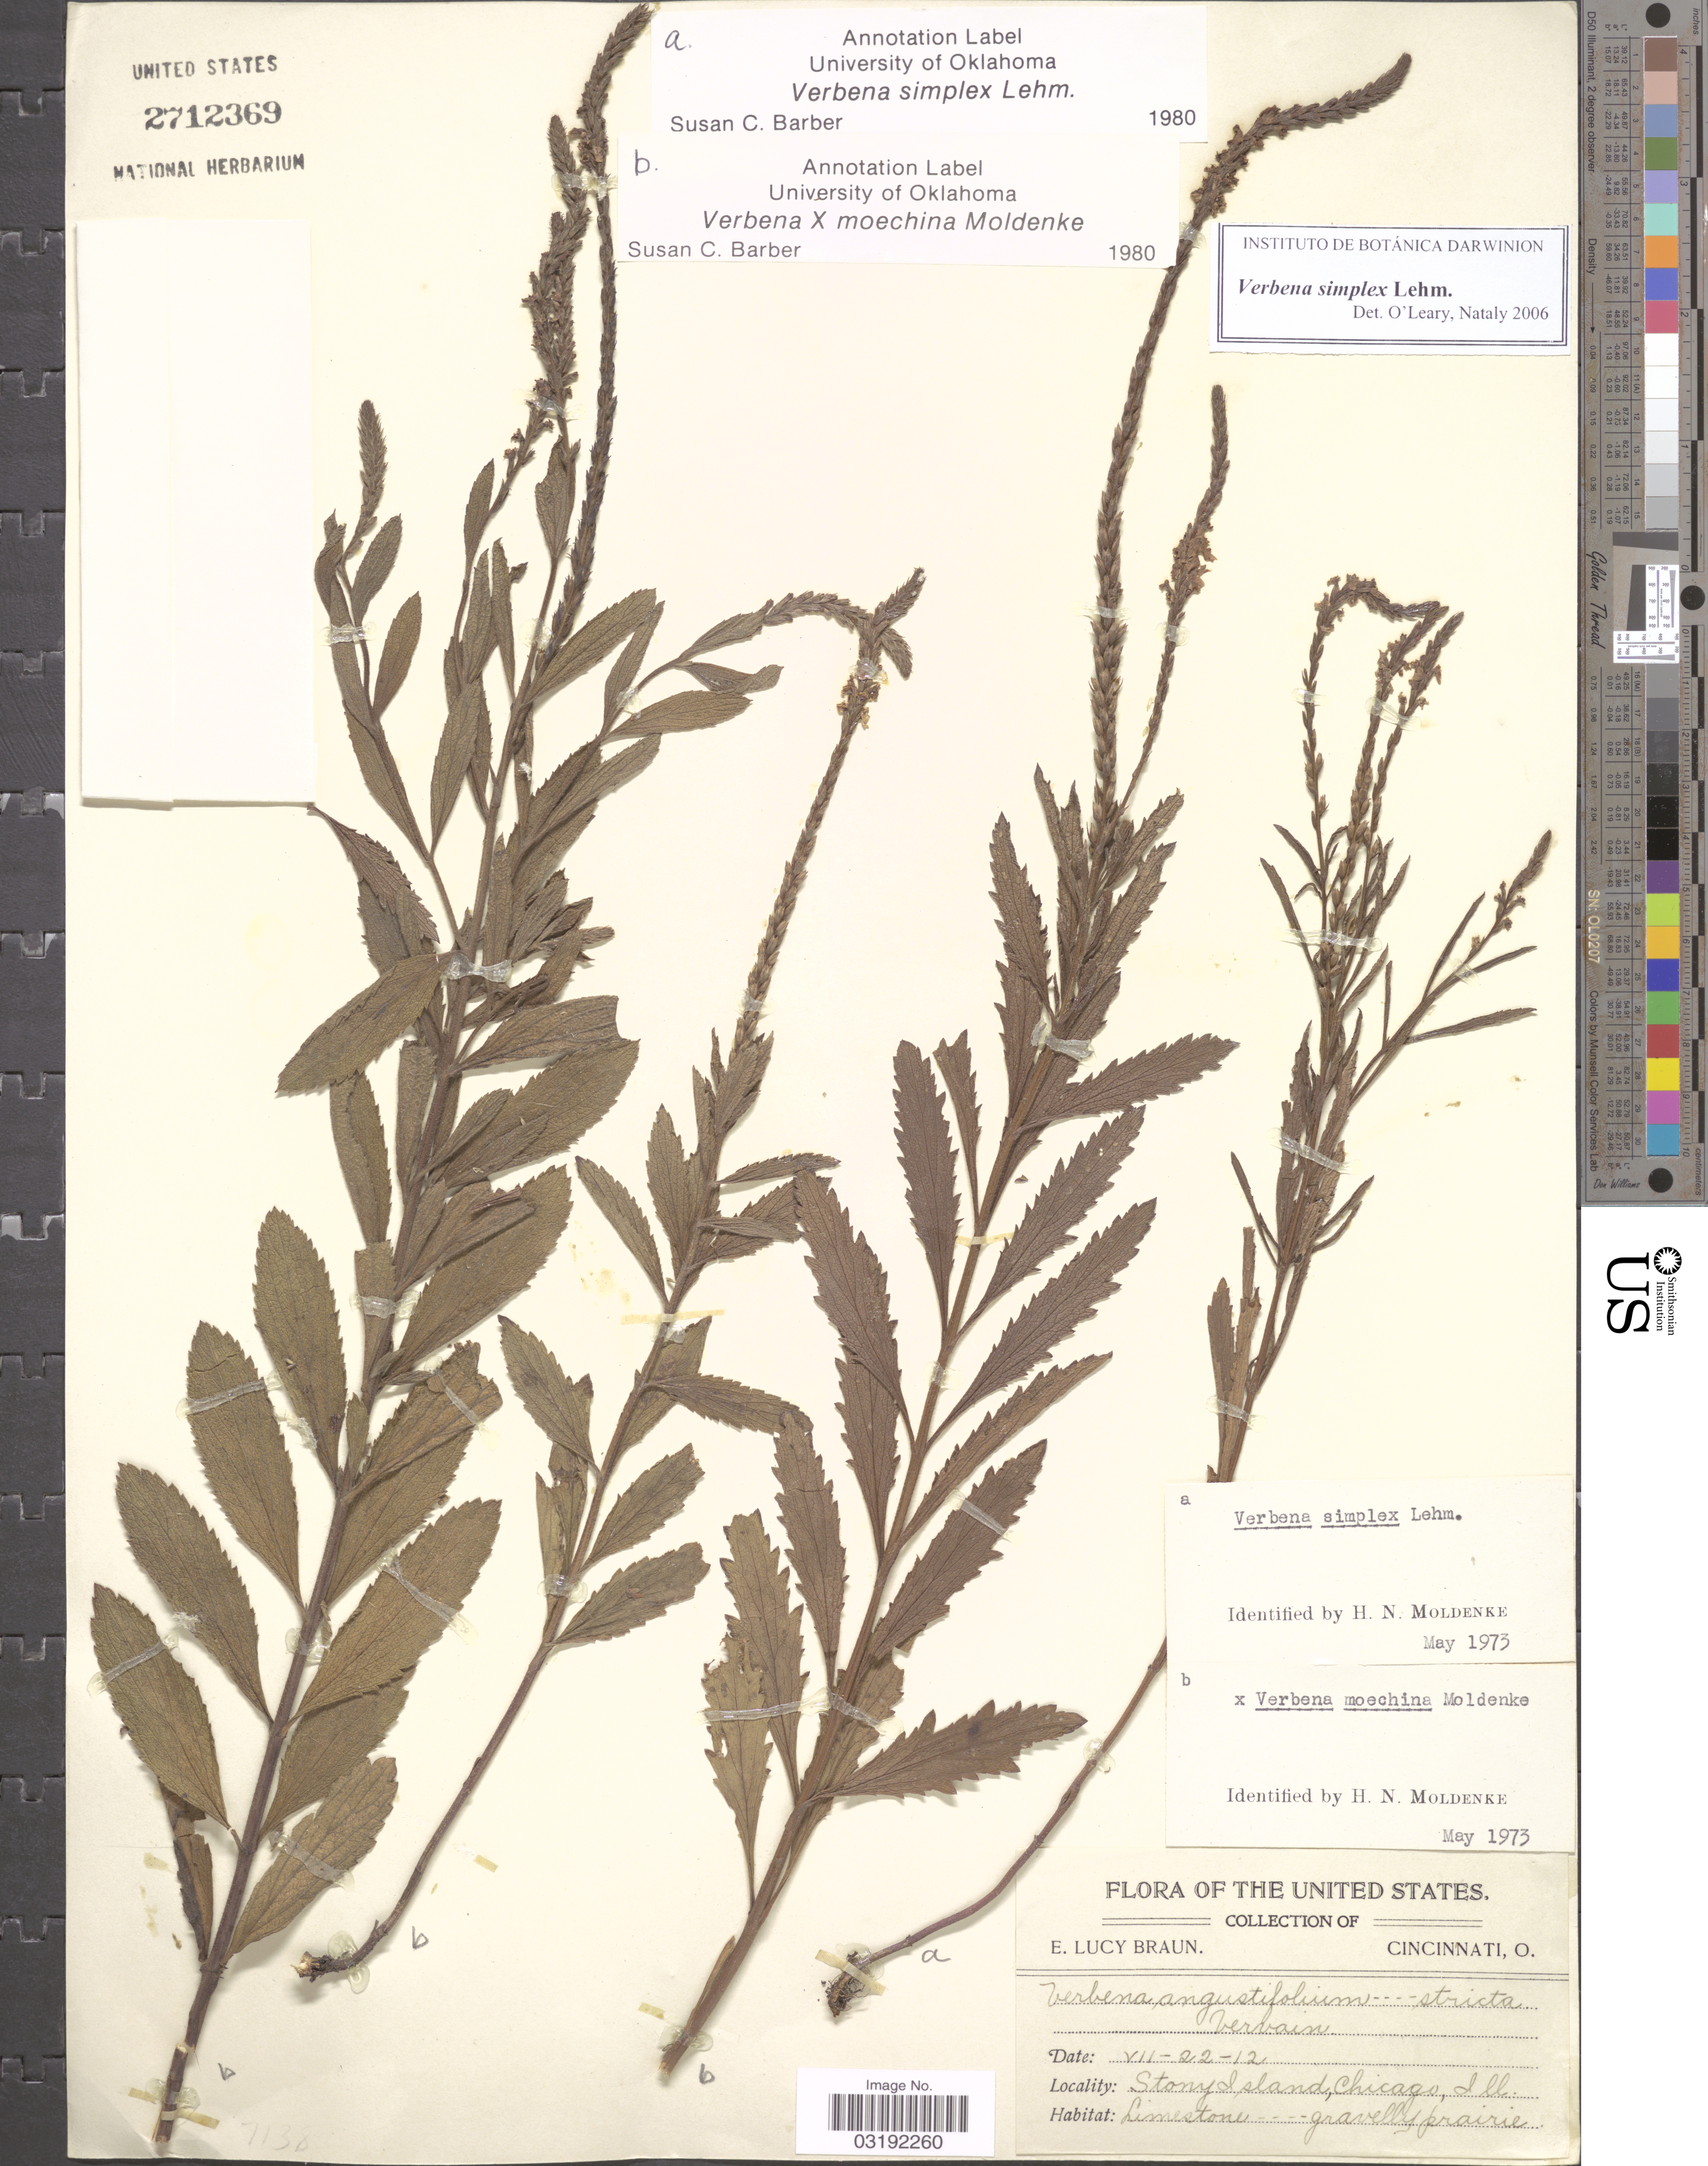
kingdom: Plantae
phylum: Tracheophyta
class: Magnoliopsida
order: Lamiales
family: Verbenaceae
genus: Verbena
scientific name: Verbena simplex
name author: F. Lehm.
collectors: E. L. Braun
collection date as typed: Transcribed d/m/y: 22/7/12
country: United States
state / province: Illinois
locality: Stony Island, Chicago.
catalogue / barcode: US 2712369